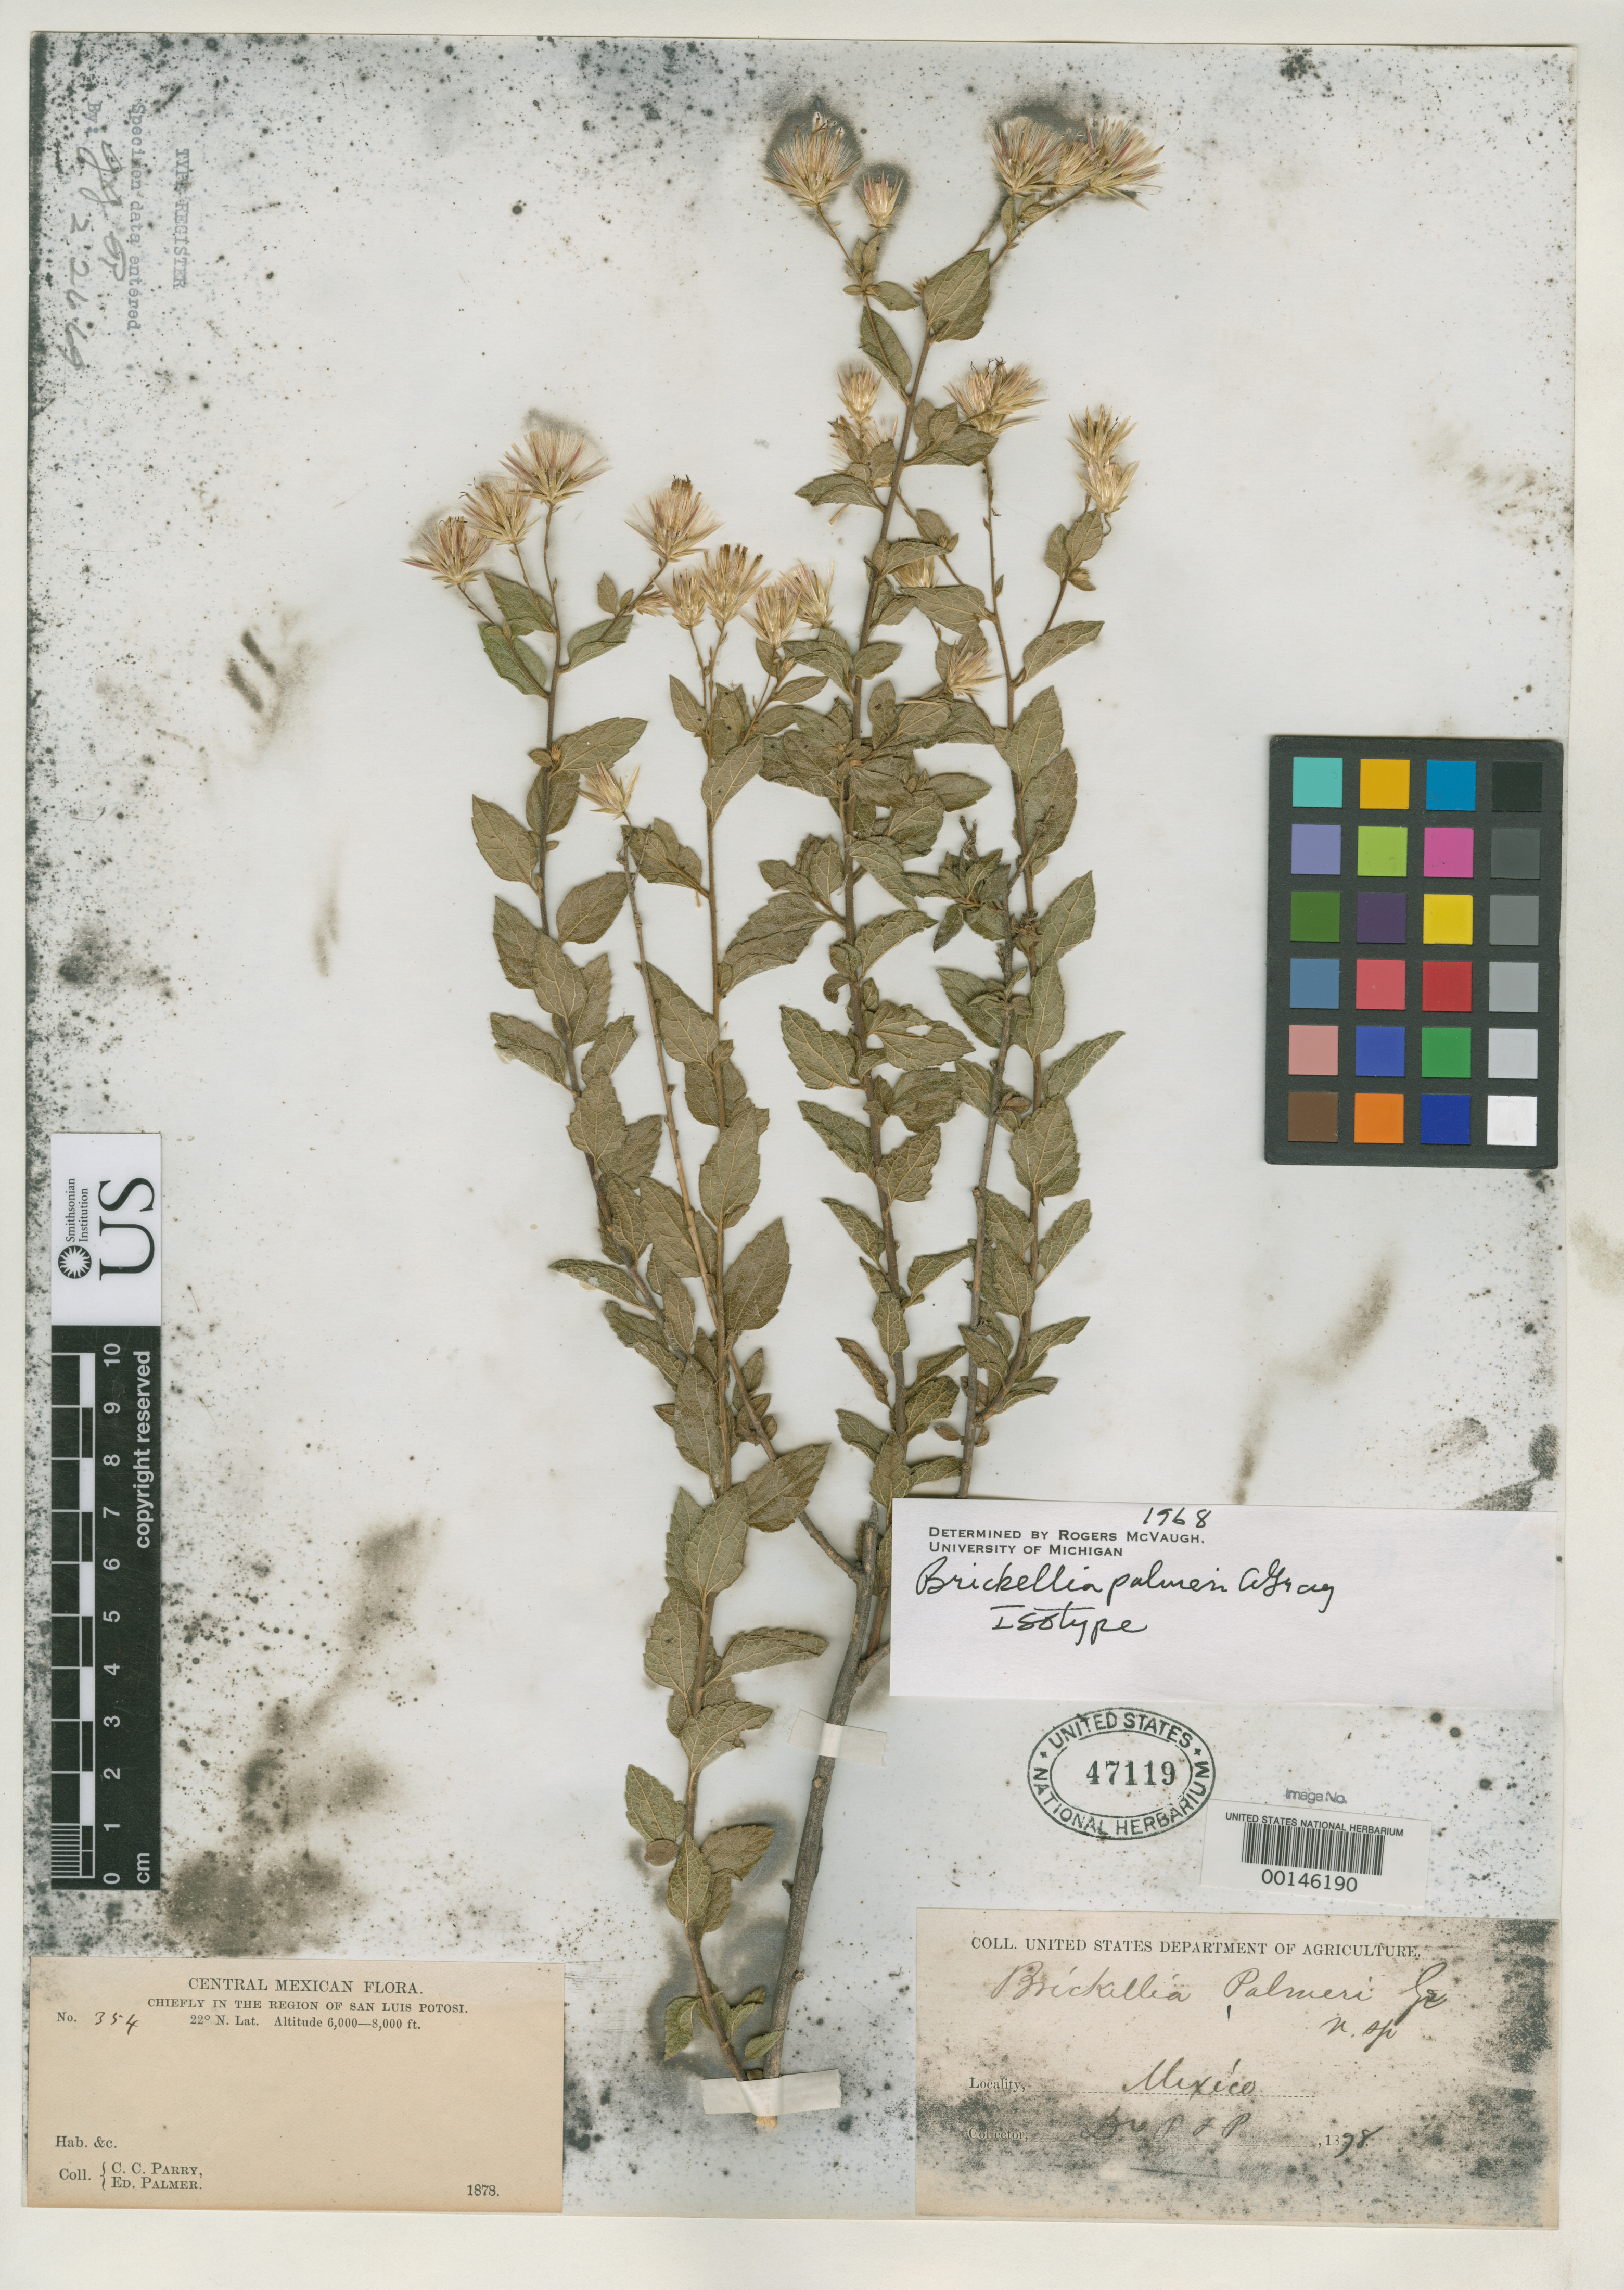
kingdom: Plantae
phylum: Tracheophyta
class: Magnoliopsida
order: Asterales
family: Asteraceae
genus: Brickellia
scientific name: Brickellia palmeri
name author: A. Gray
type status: Isotype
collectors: C. C. Parry & E. Palmer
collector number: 354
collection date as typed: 1878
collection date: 1878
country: Mexico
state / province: San Luis Potosi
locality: Near San Luis Potosi.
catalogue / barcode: US 47119